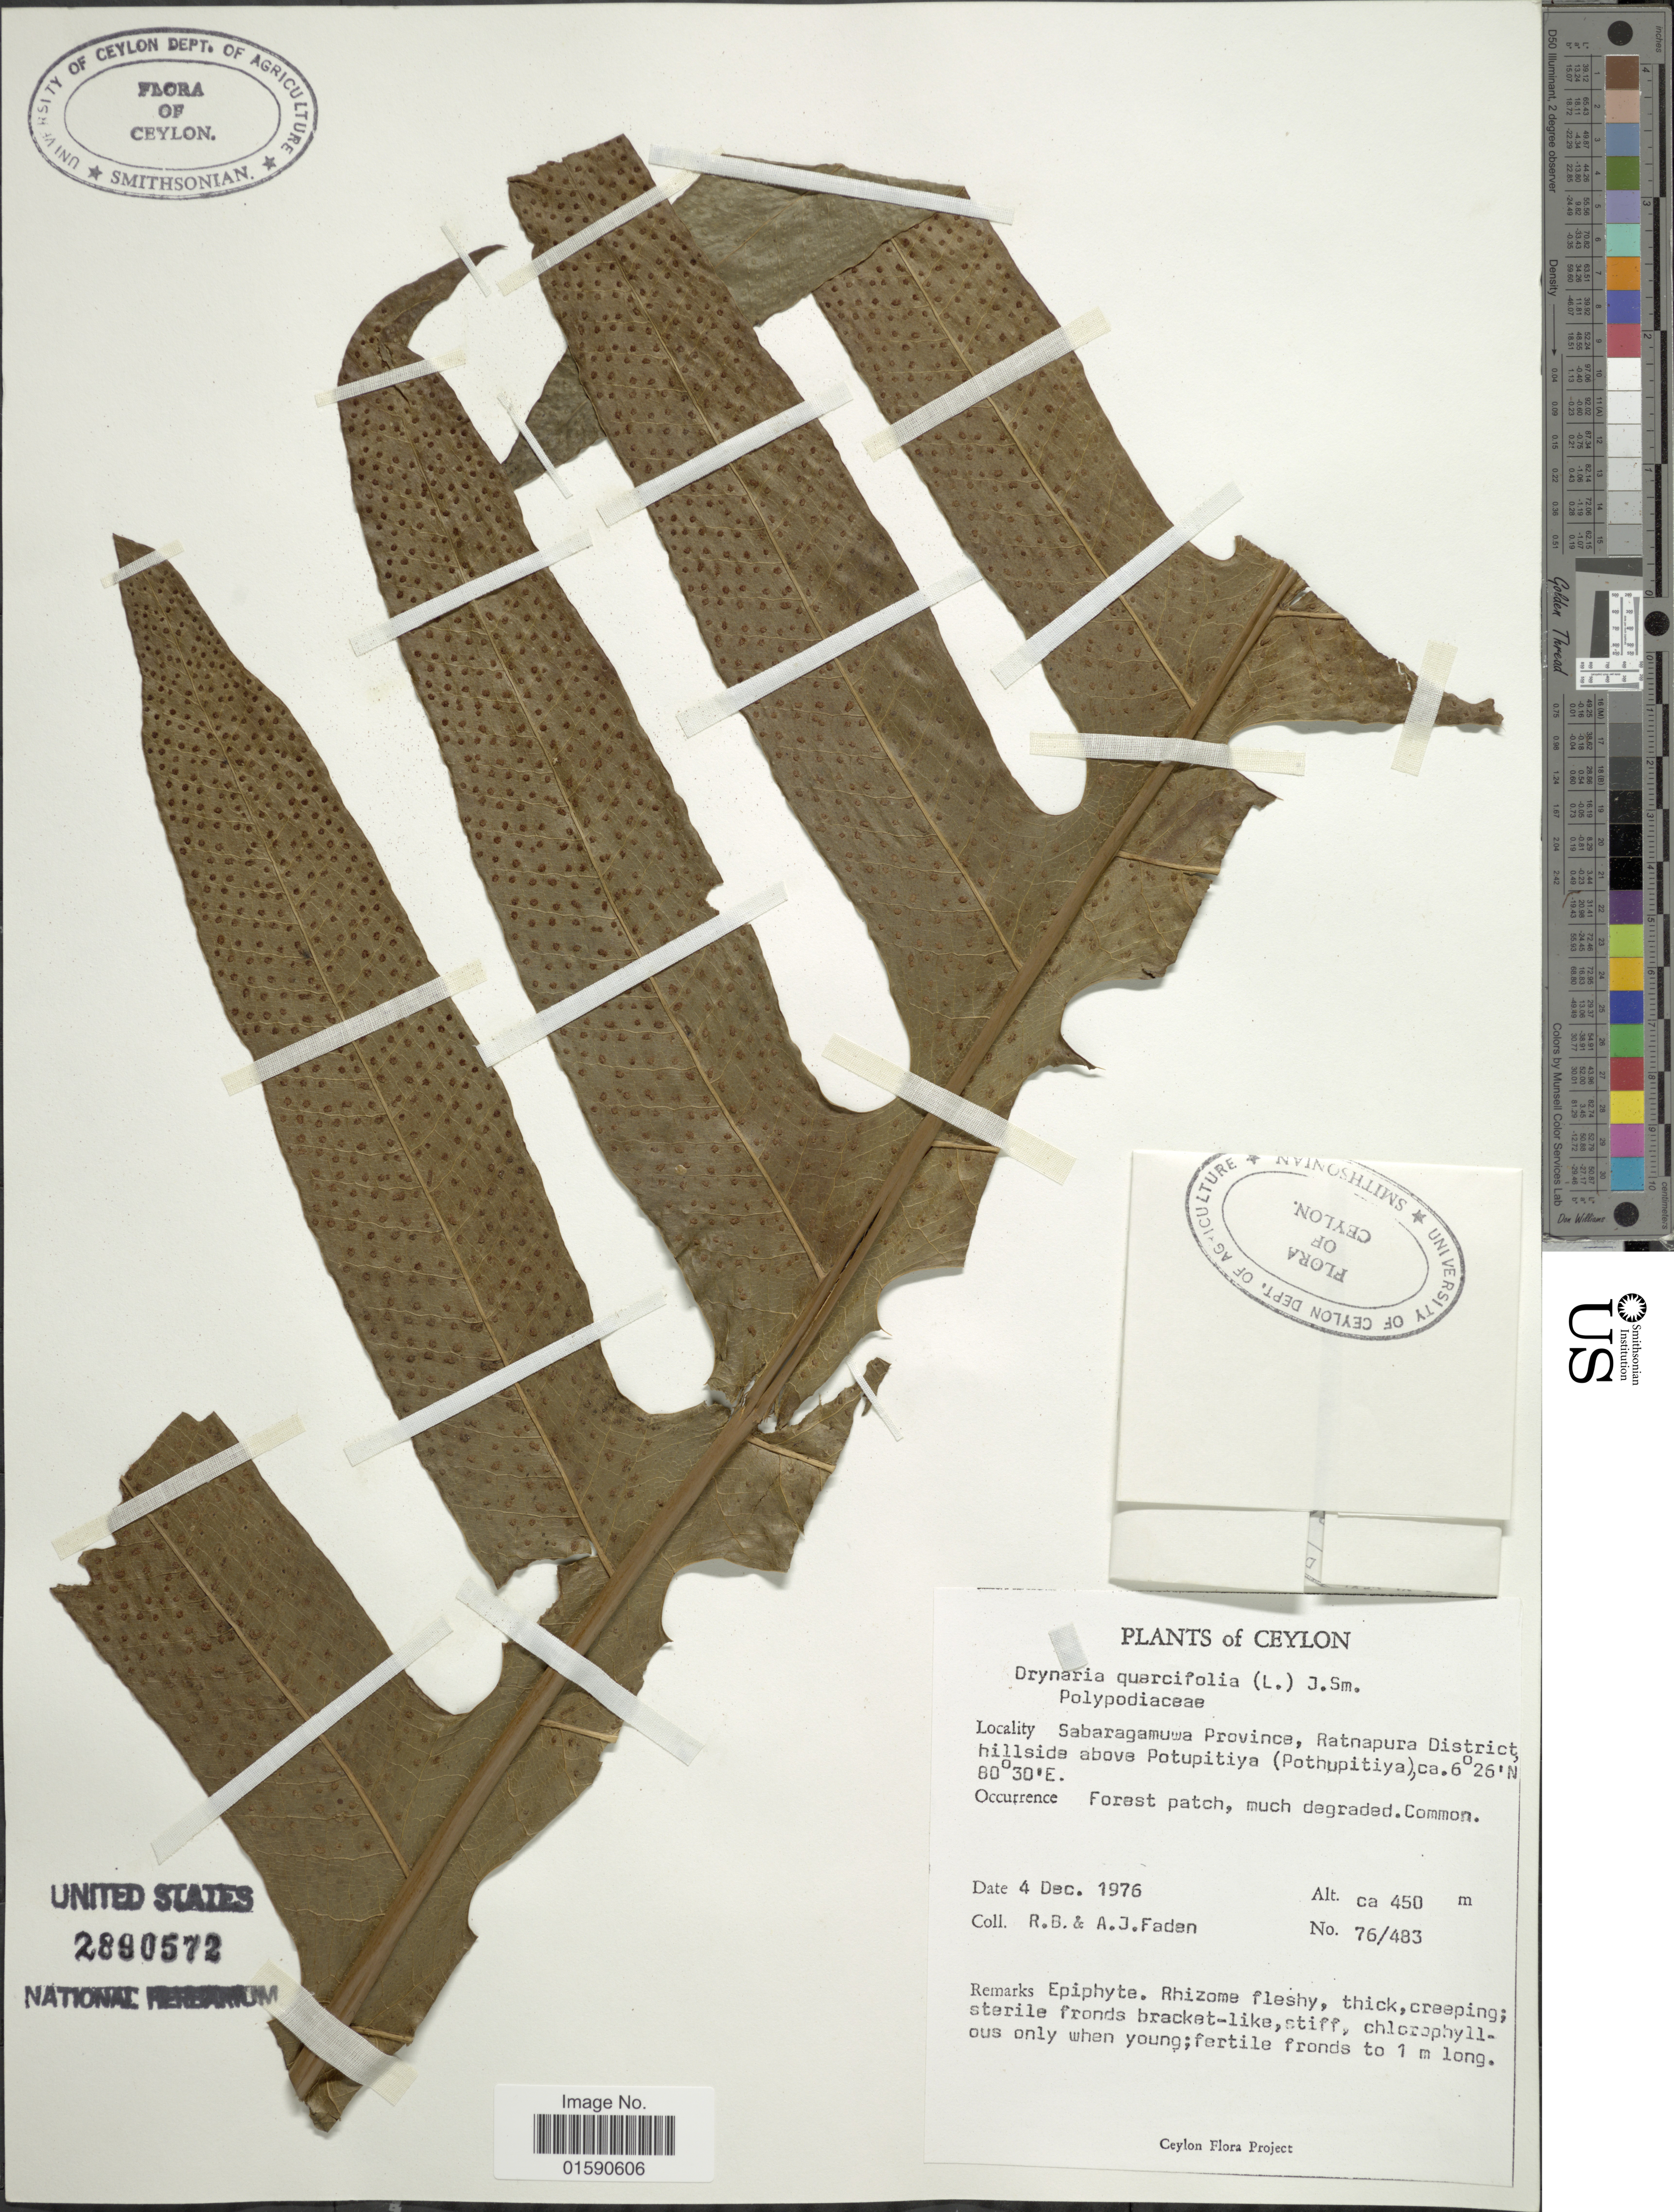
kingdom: Plantae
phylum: Tracheophyta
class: Polypodiopsida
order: Polypodiales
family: Polypodiaceae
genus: Drynaria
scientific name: Drynaria quercifolia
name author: (L.) J. Sm.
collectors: R. B. Faden & A. J. Faden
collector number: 76/483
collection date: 1976-12-04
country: Sri Lanka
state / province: Sabaragamuwa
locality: Sabaragamuwa Province, Ratnapura District, hillside above Potupitiya (Pothupitiya)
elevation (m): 450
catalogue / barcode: US 2890572